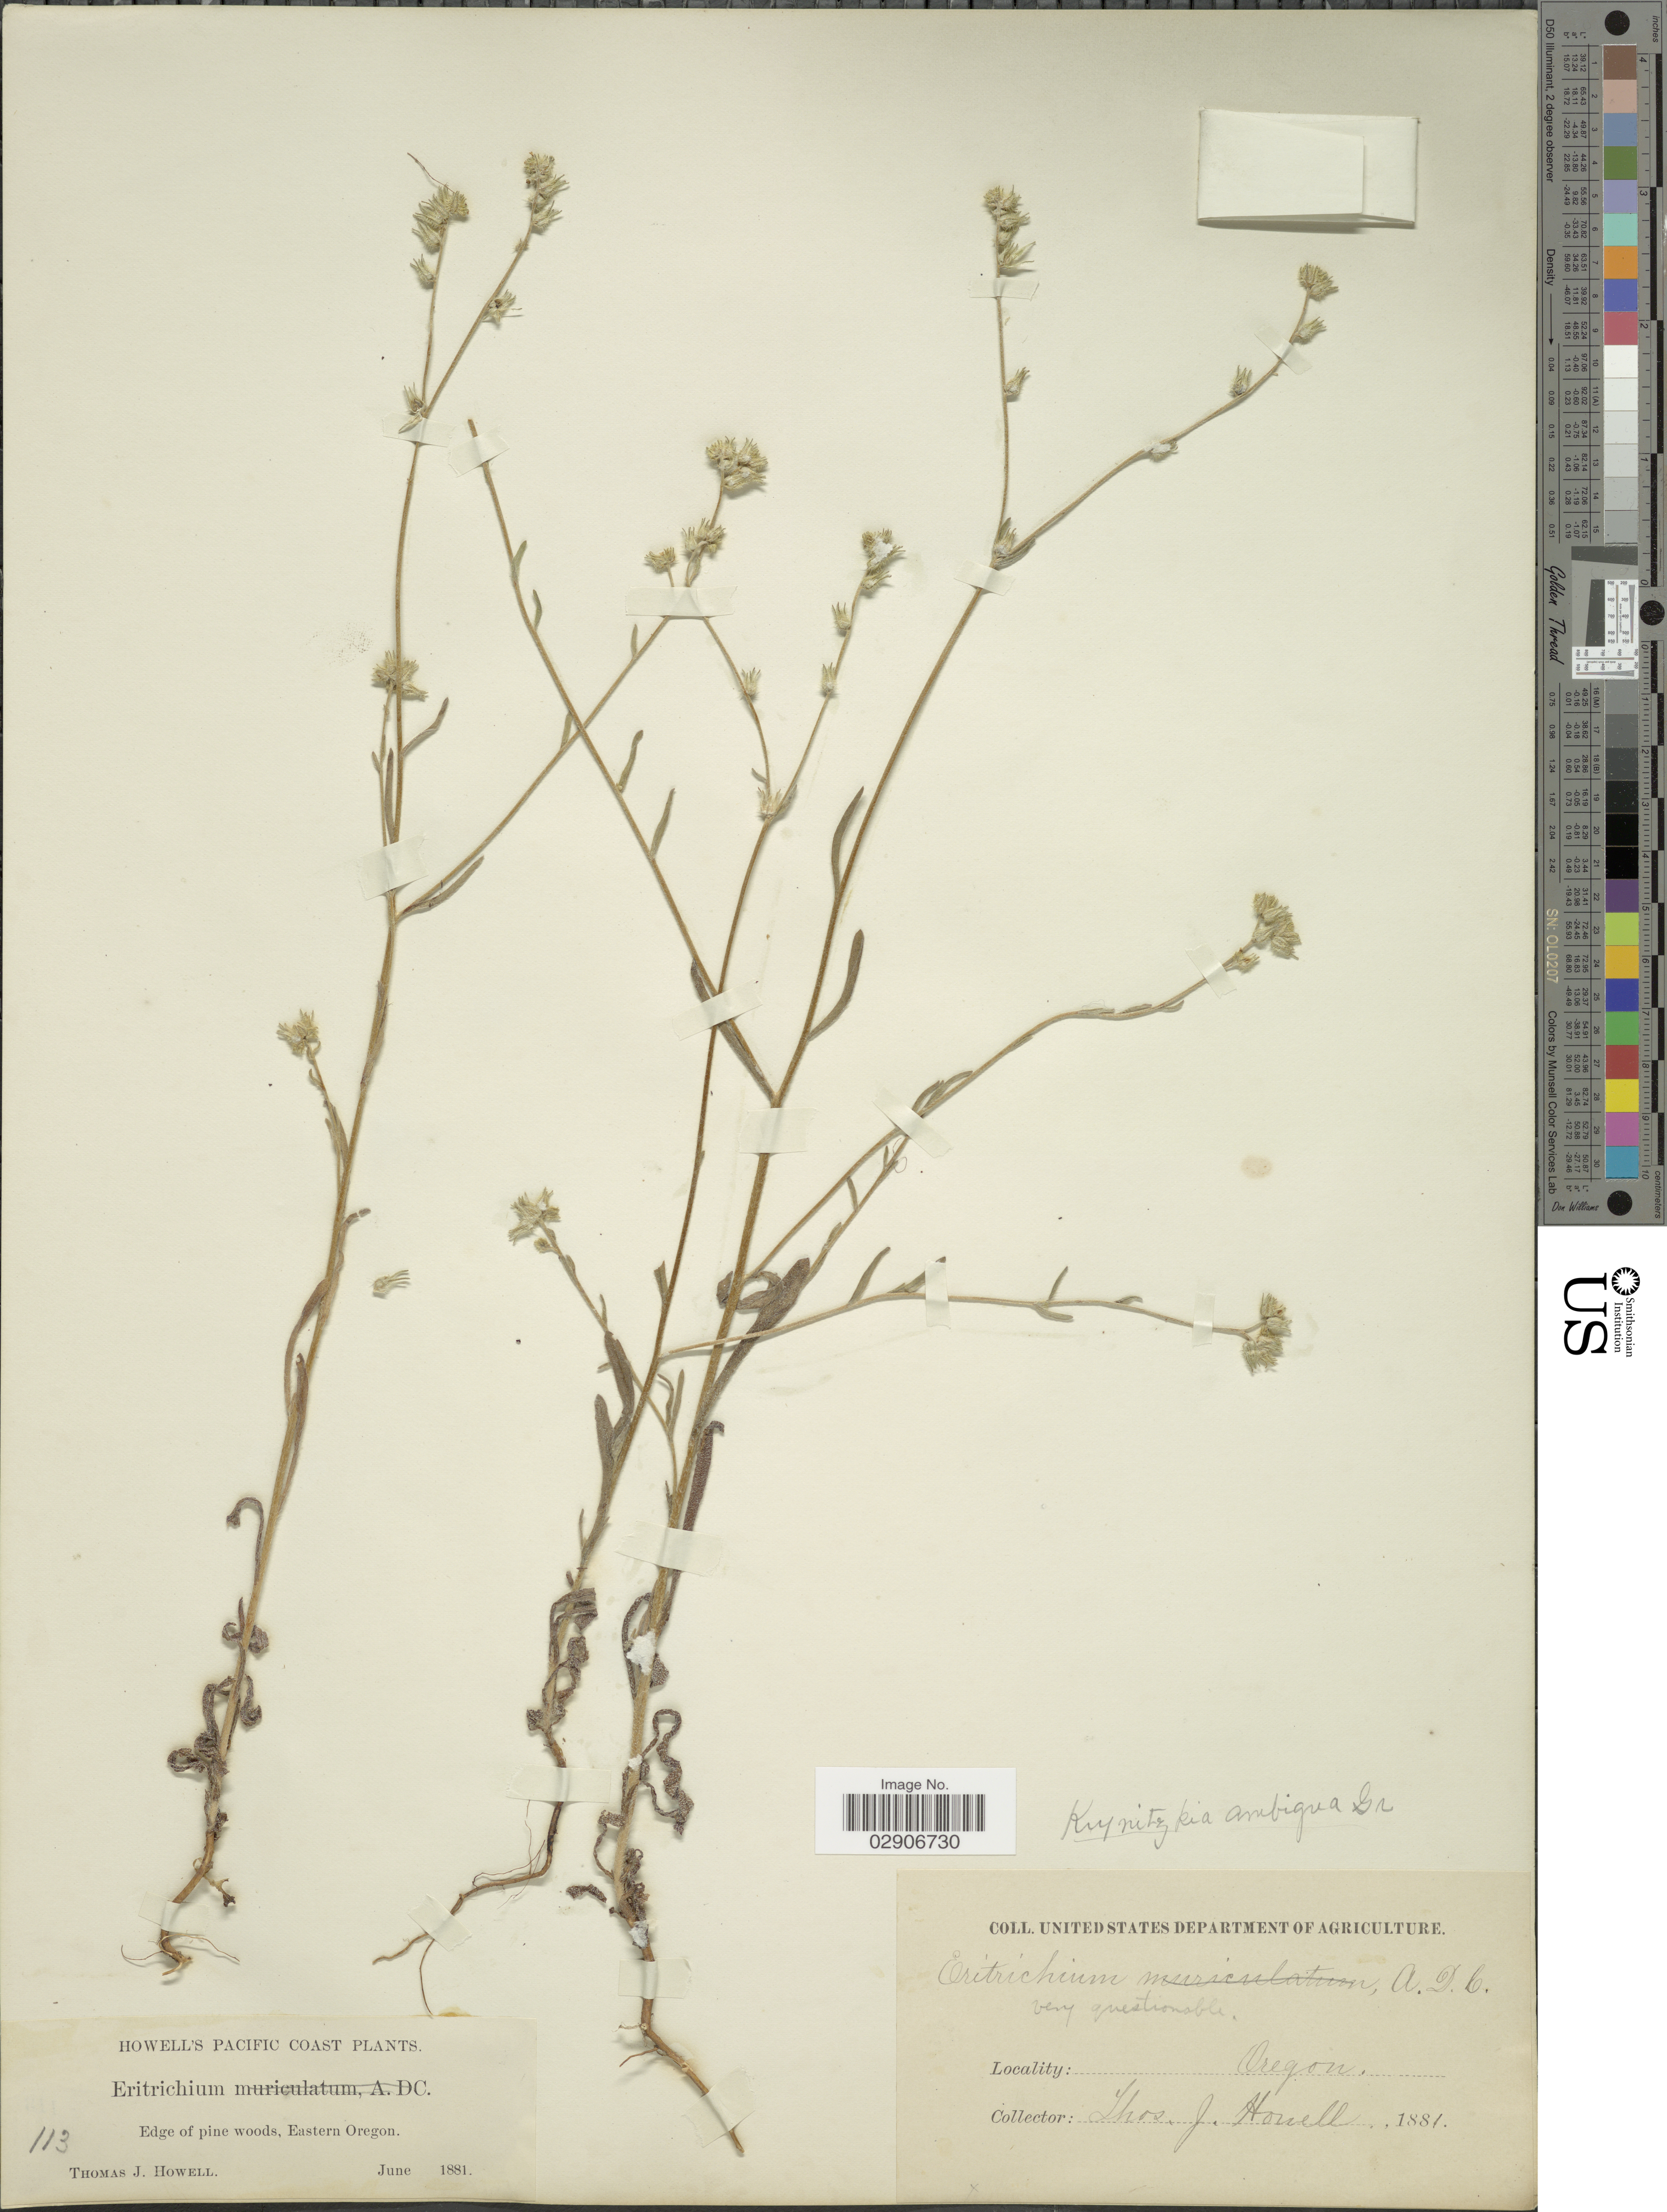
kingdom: Plantae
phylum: Tracheophyta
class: Magnoliopsida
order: Boraginales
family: Boraginaceae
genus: Cryptantha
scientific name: Cryptantha ambigua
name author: (A. Gray) Greene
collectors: T. J. Howell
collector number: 113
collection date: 1881-06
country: United States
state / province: Oregon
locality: Edge of pine woods, Eastern Oregon. Pacific Coast.